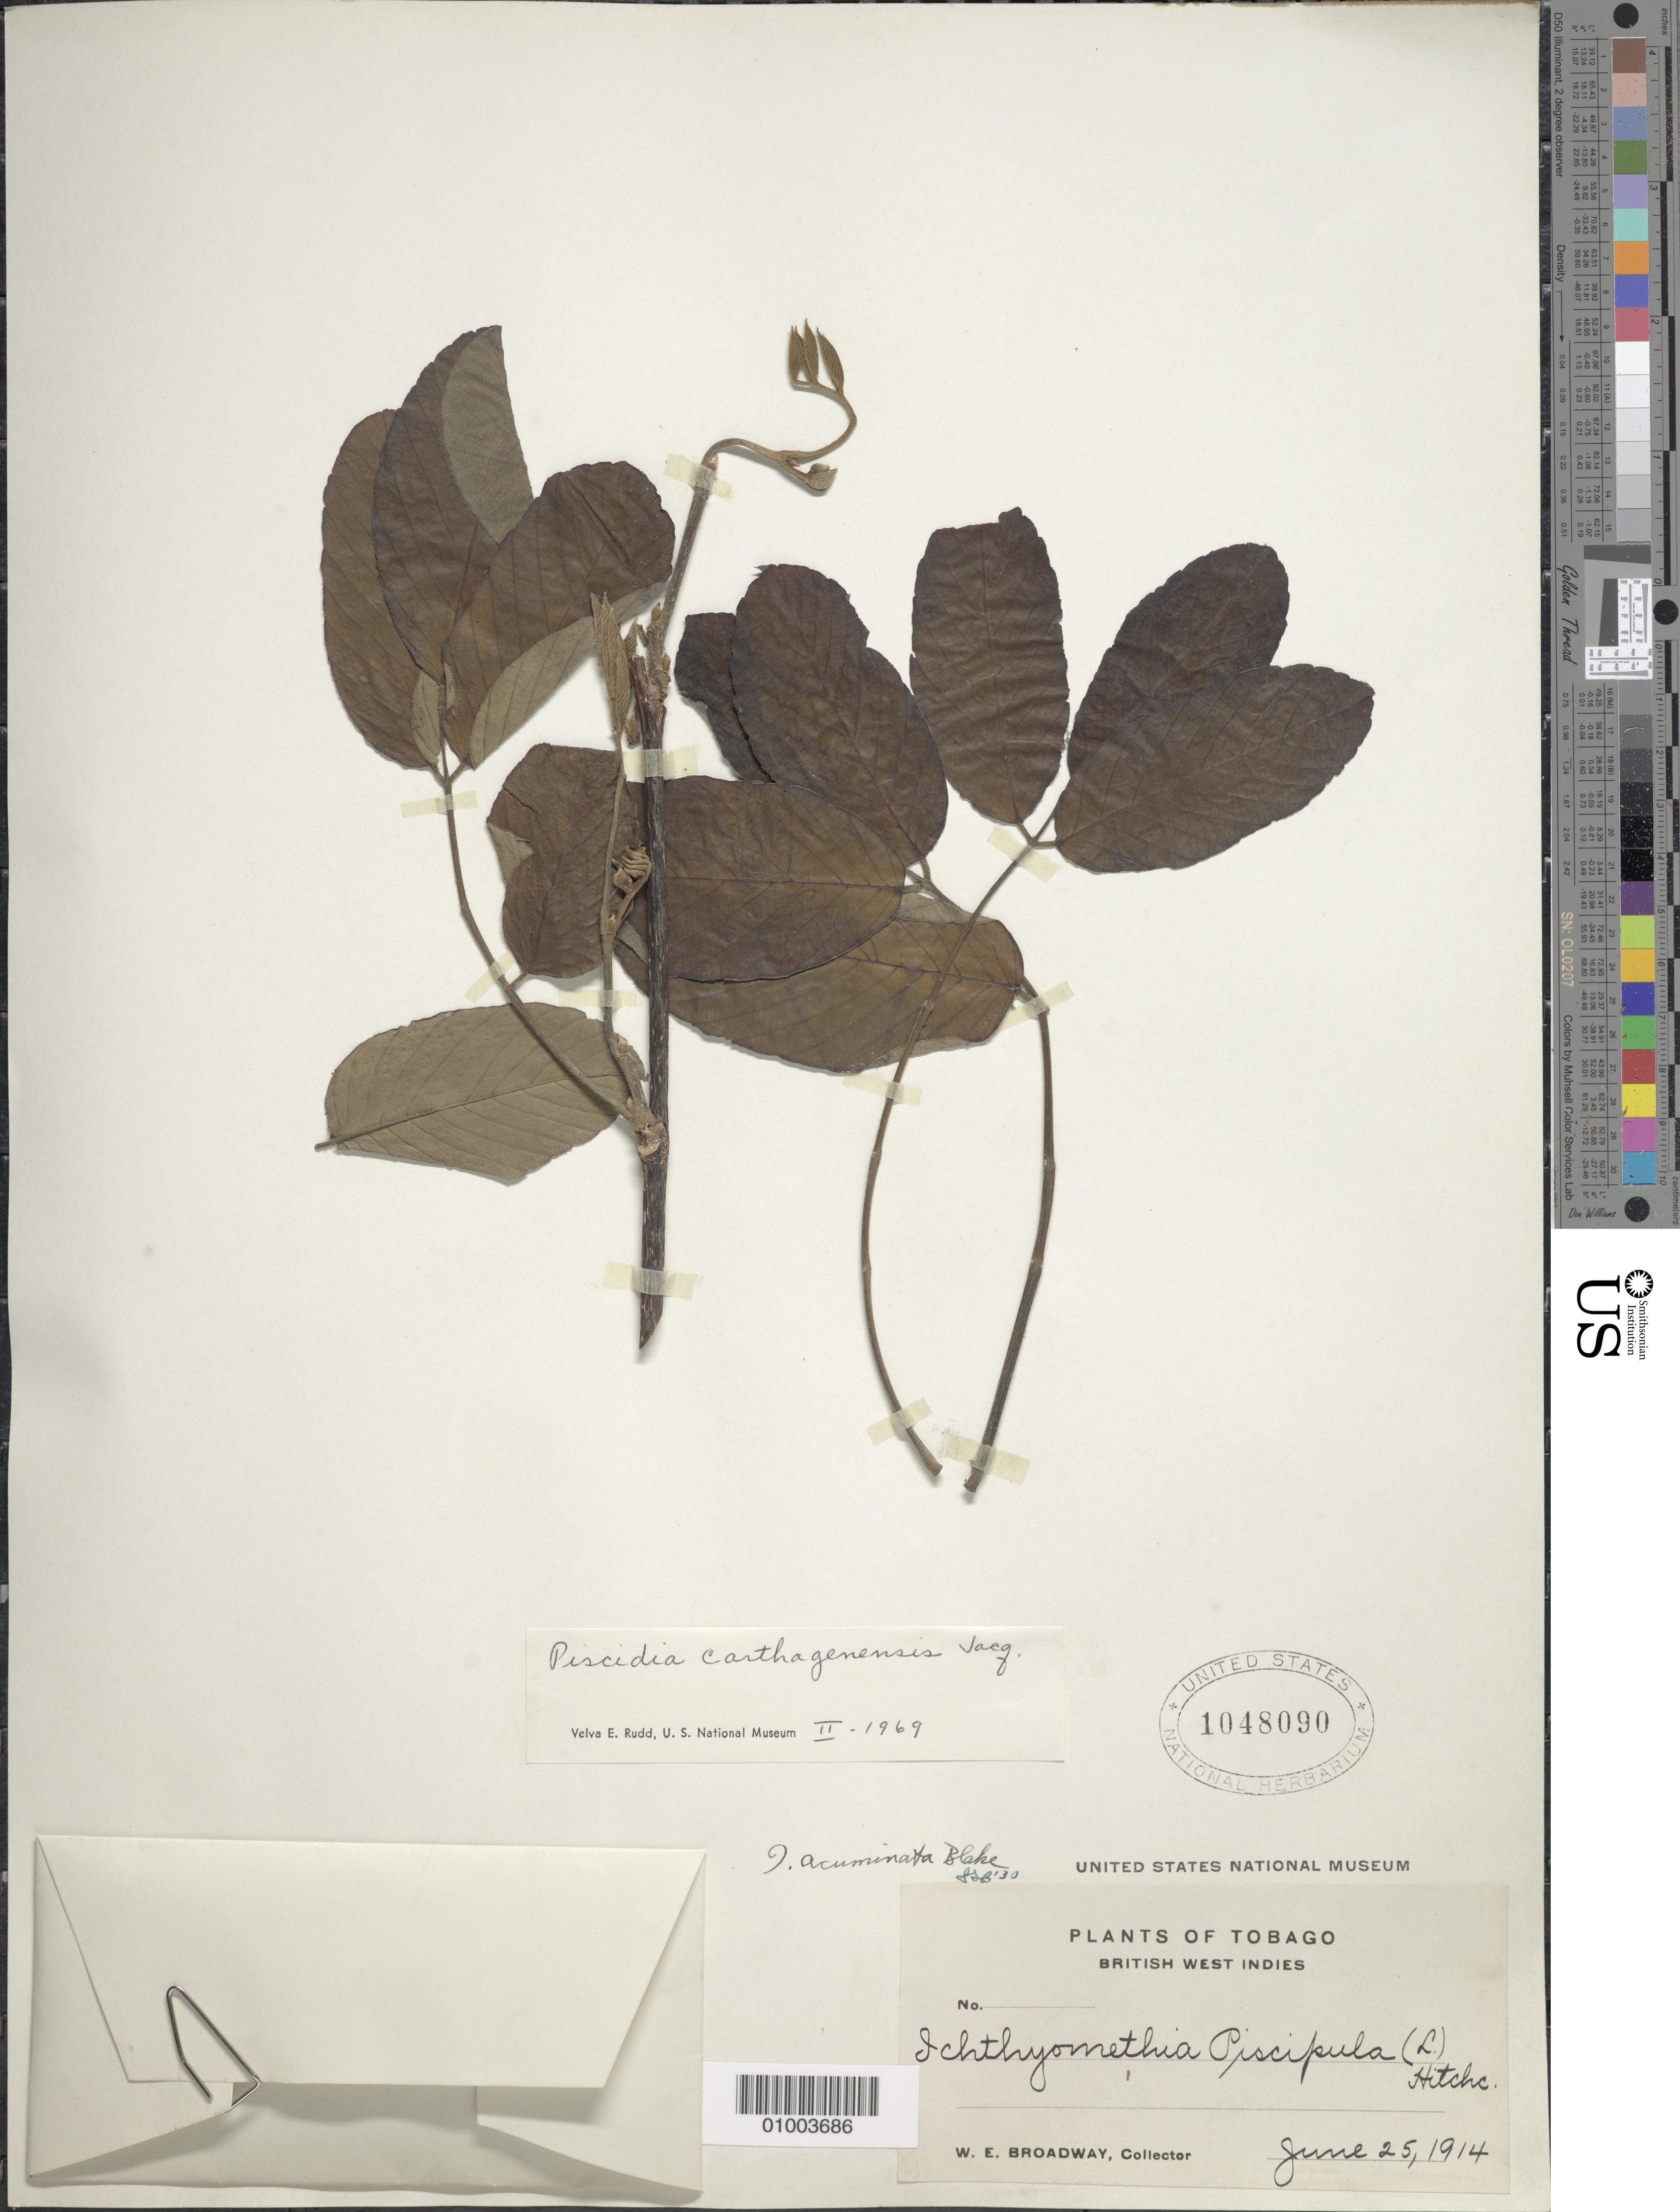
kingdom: Plantae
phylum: Tracheophyta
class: Magnoliopsida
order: Fabales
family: Fabaceae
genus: Piscidia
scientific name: Piscidia carthagenensis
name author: Jacq.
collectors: W. E. Broadway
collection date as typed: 25 Jun 1914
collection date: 1914-06-25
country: Trinidad and Tobago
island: Tobago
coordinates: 0 N, 0 E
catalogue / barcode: US 1048090